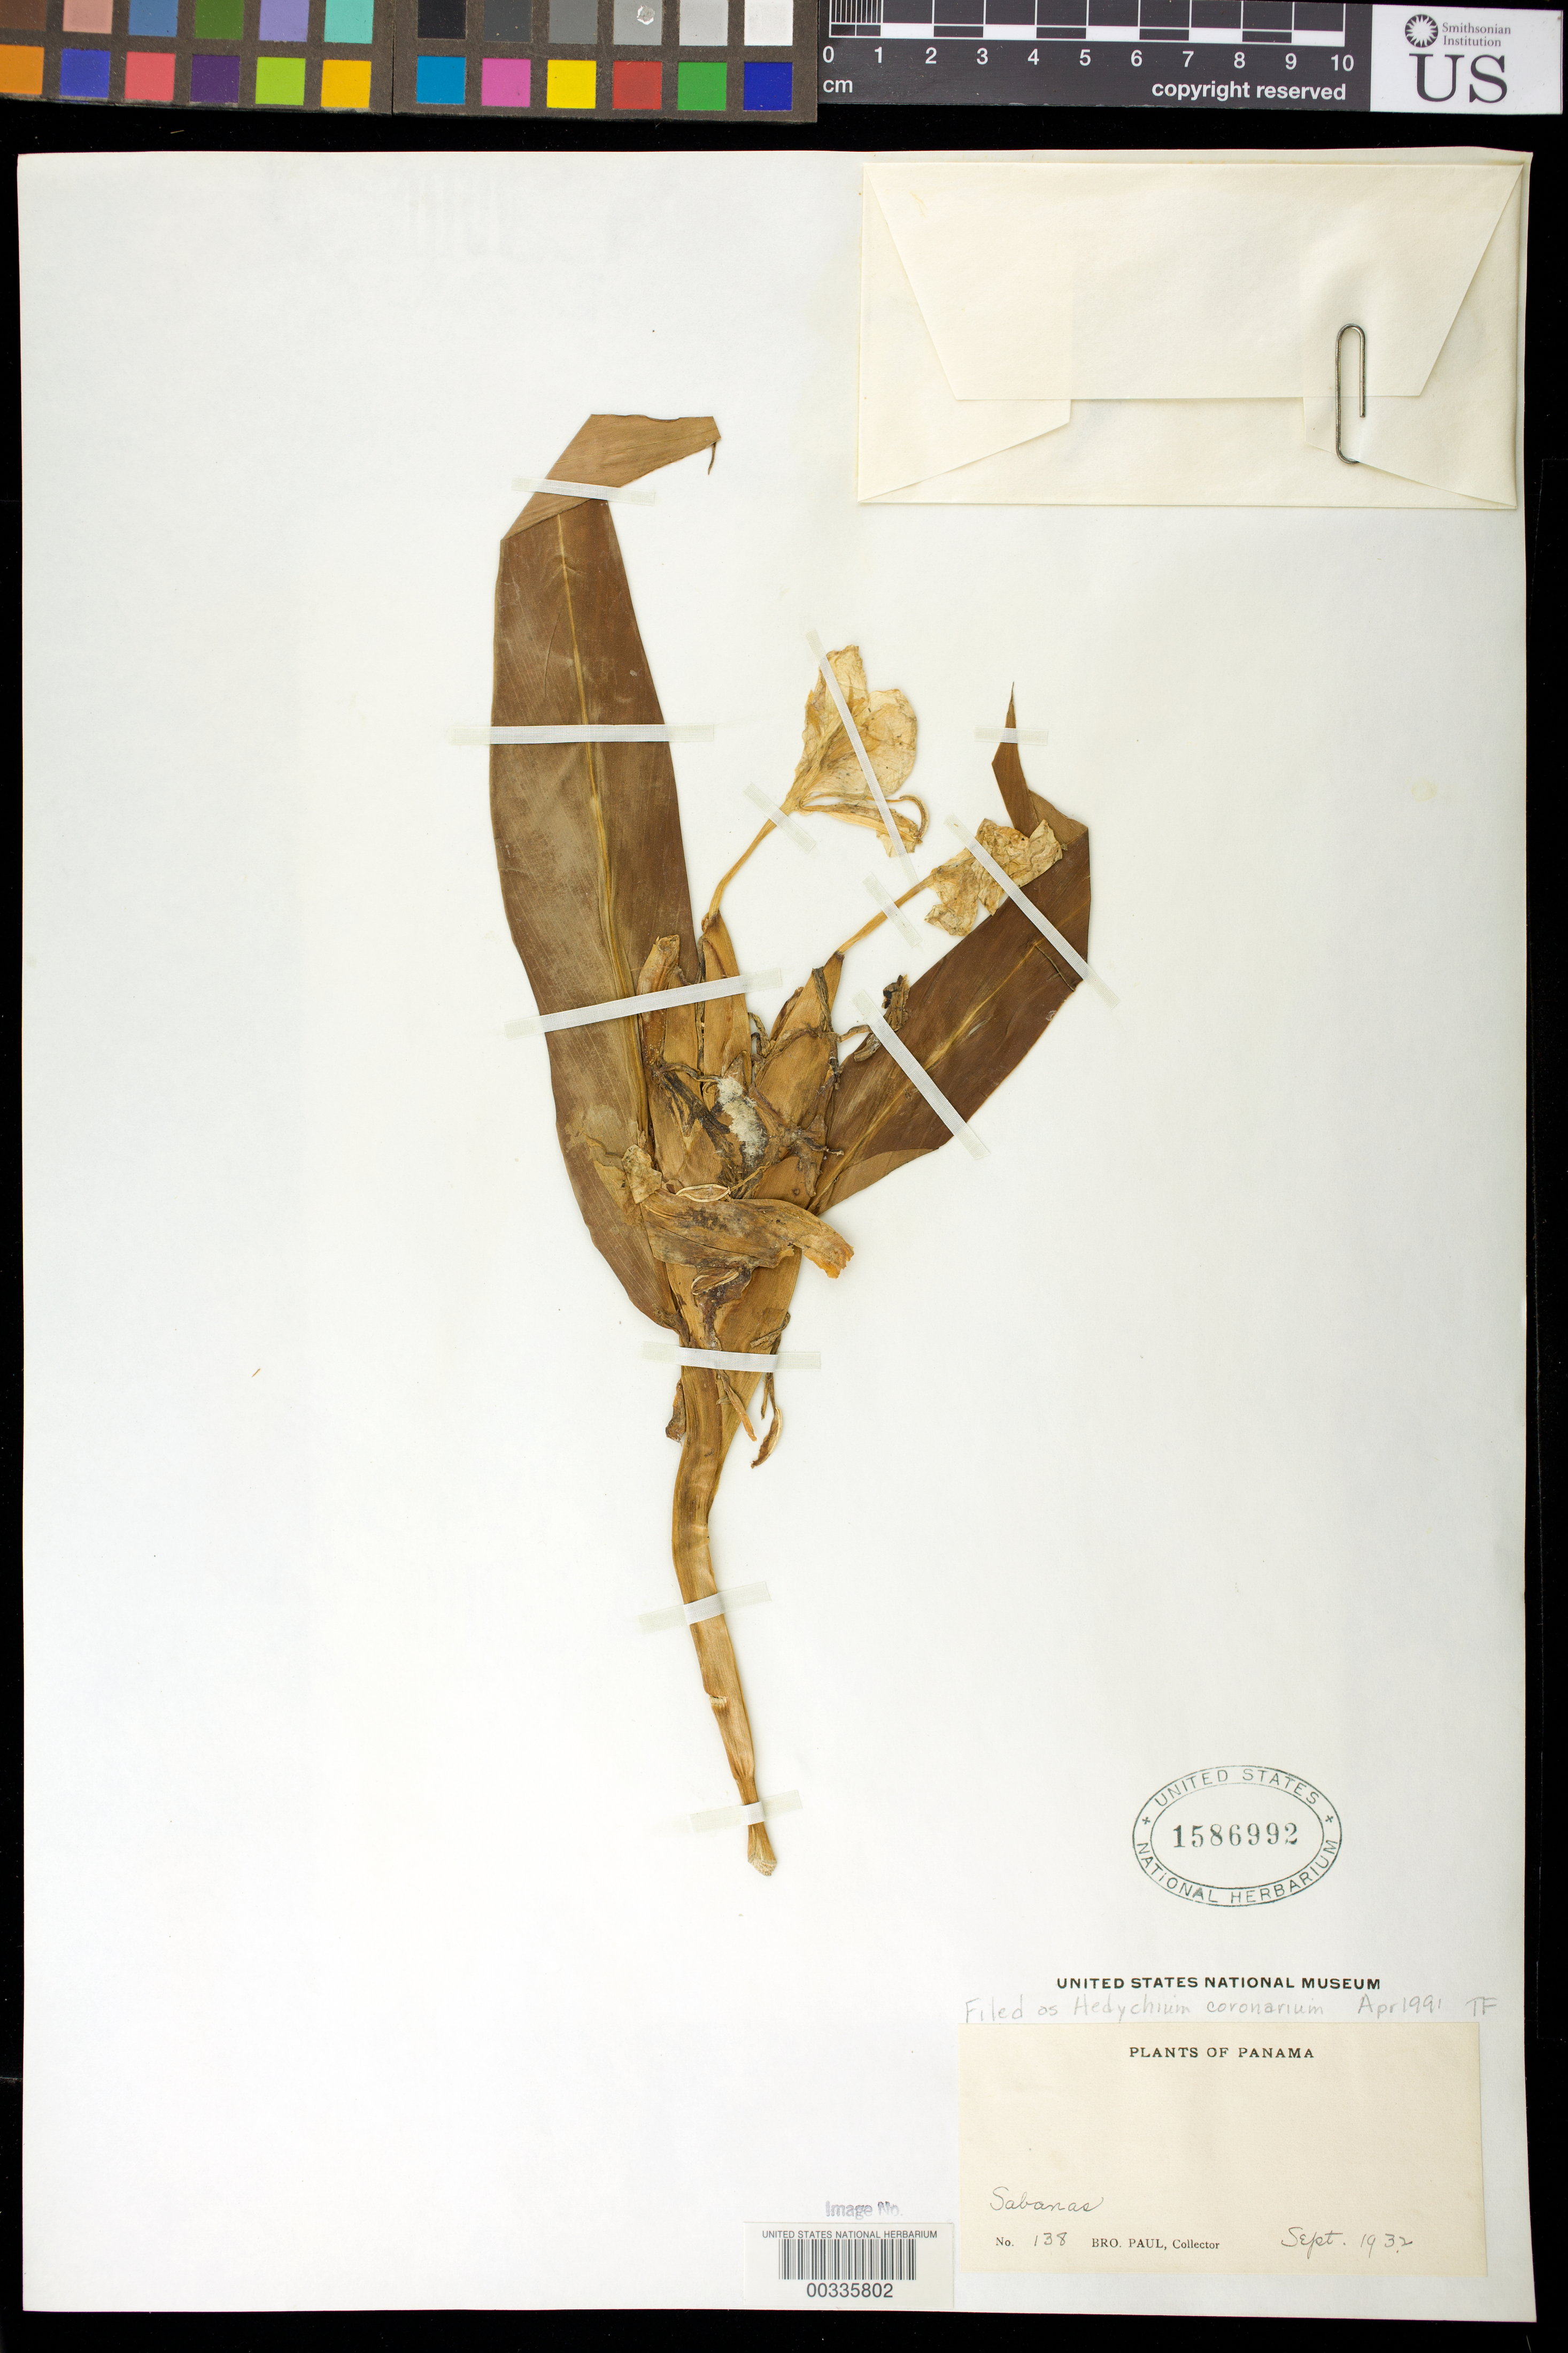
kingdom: Plantae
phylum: Tracheophyta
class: Liliopsida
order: Zingiberales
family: Zingiberaceae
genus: Hedychium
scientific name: Hedychium coronarium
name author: J. Koenig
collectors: B. Paul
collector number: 138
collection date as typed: Sep 1932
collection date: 1932-09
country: Panama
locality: Sabanas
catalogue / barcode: US 1586992